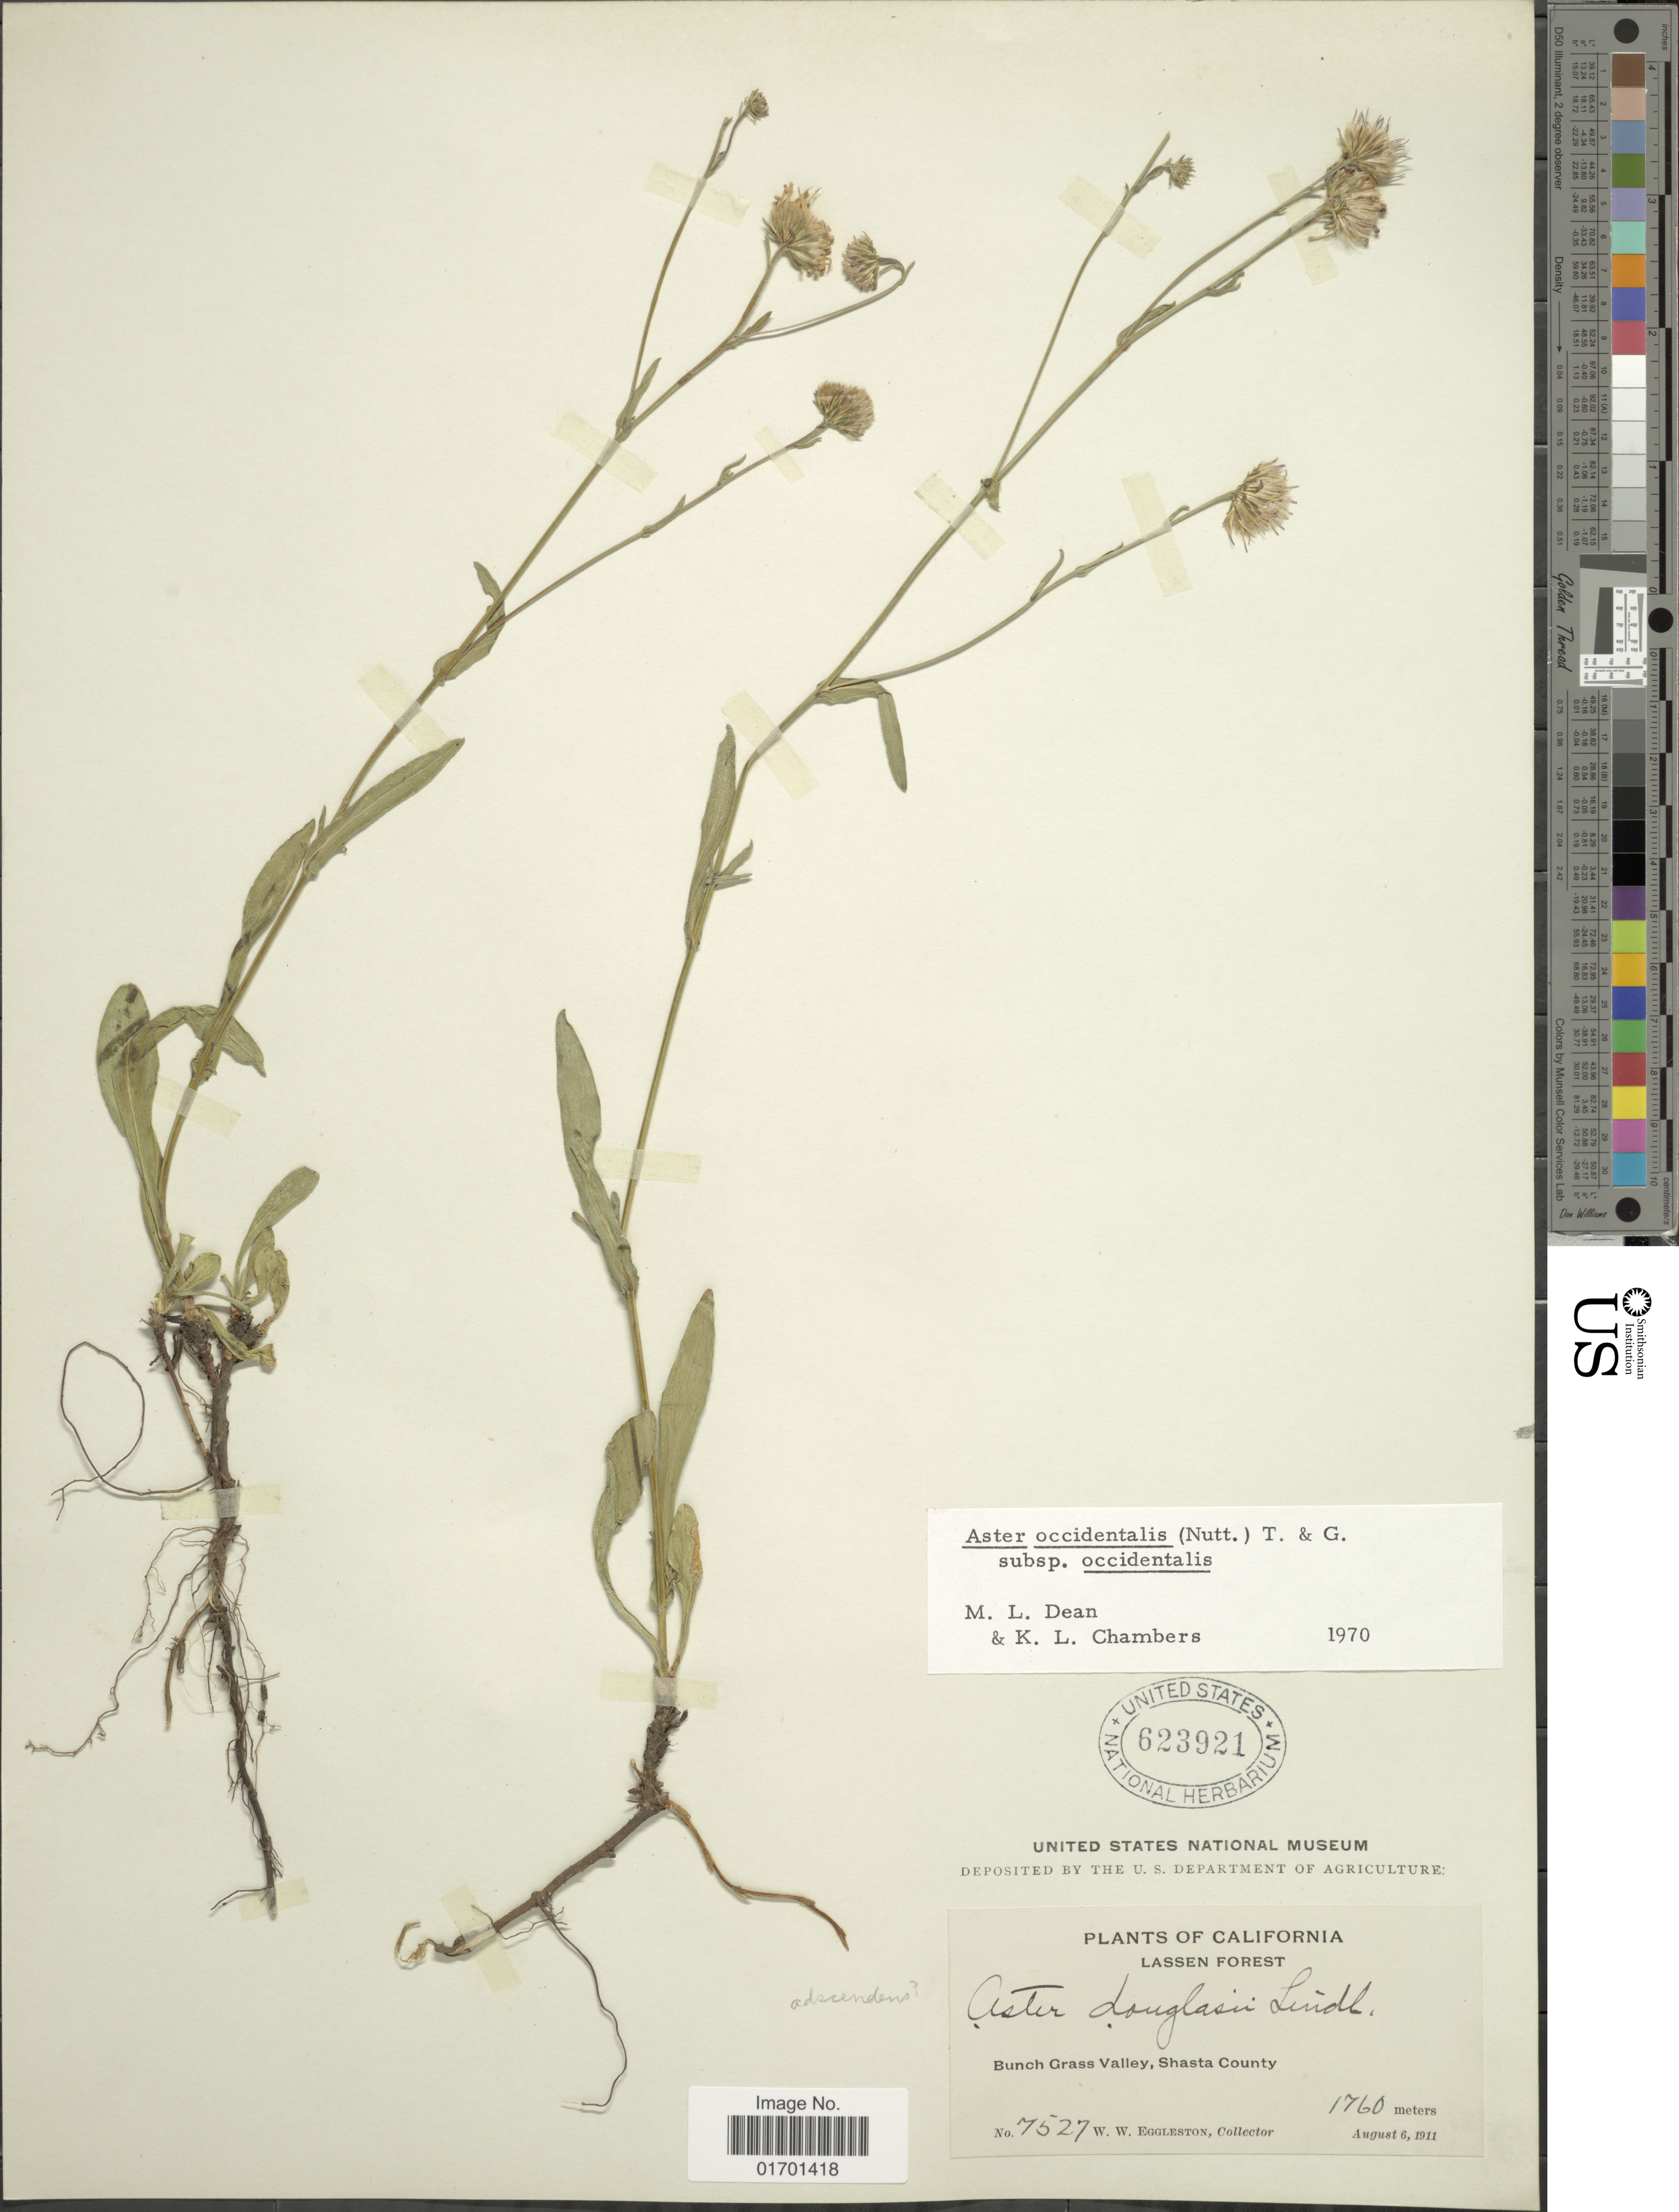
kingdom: Plantae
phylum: Tracheophyta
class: Magnoliopsida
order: Asterales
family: Asteraceae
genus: Symphyotrichum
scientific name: Symphyotrichum spathulatum var. spathulatum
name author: (Lindl.) G.L. Nesom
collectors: W. W. Eggleston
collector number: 7527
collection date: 1911-08-06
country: United States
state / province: California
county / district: Shasta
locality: Lassen Forest, Bunch Grass Valley, Shasta County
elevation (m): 1760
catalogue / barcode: US 623921